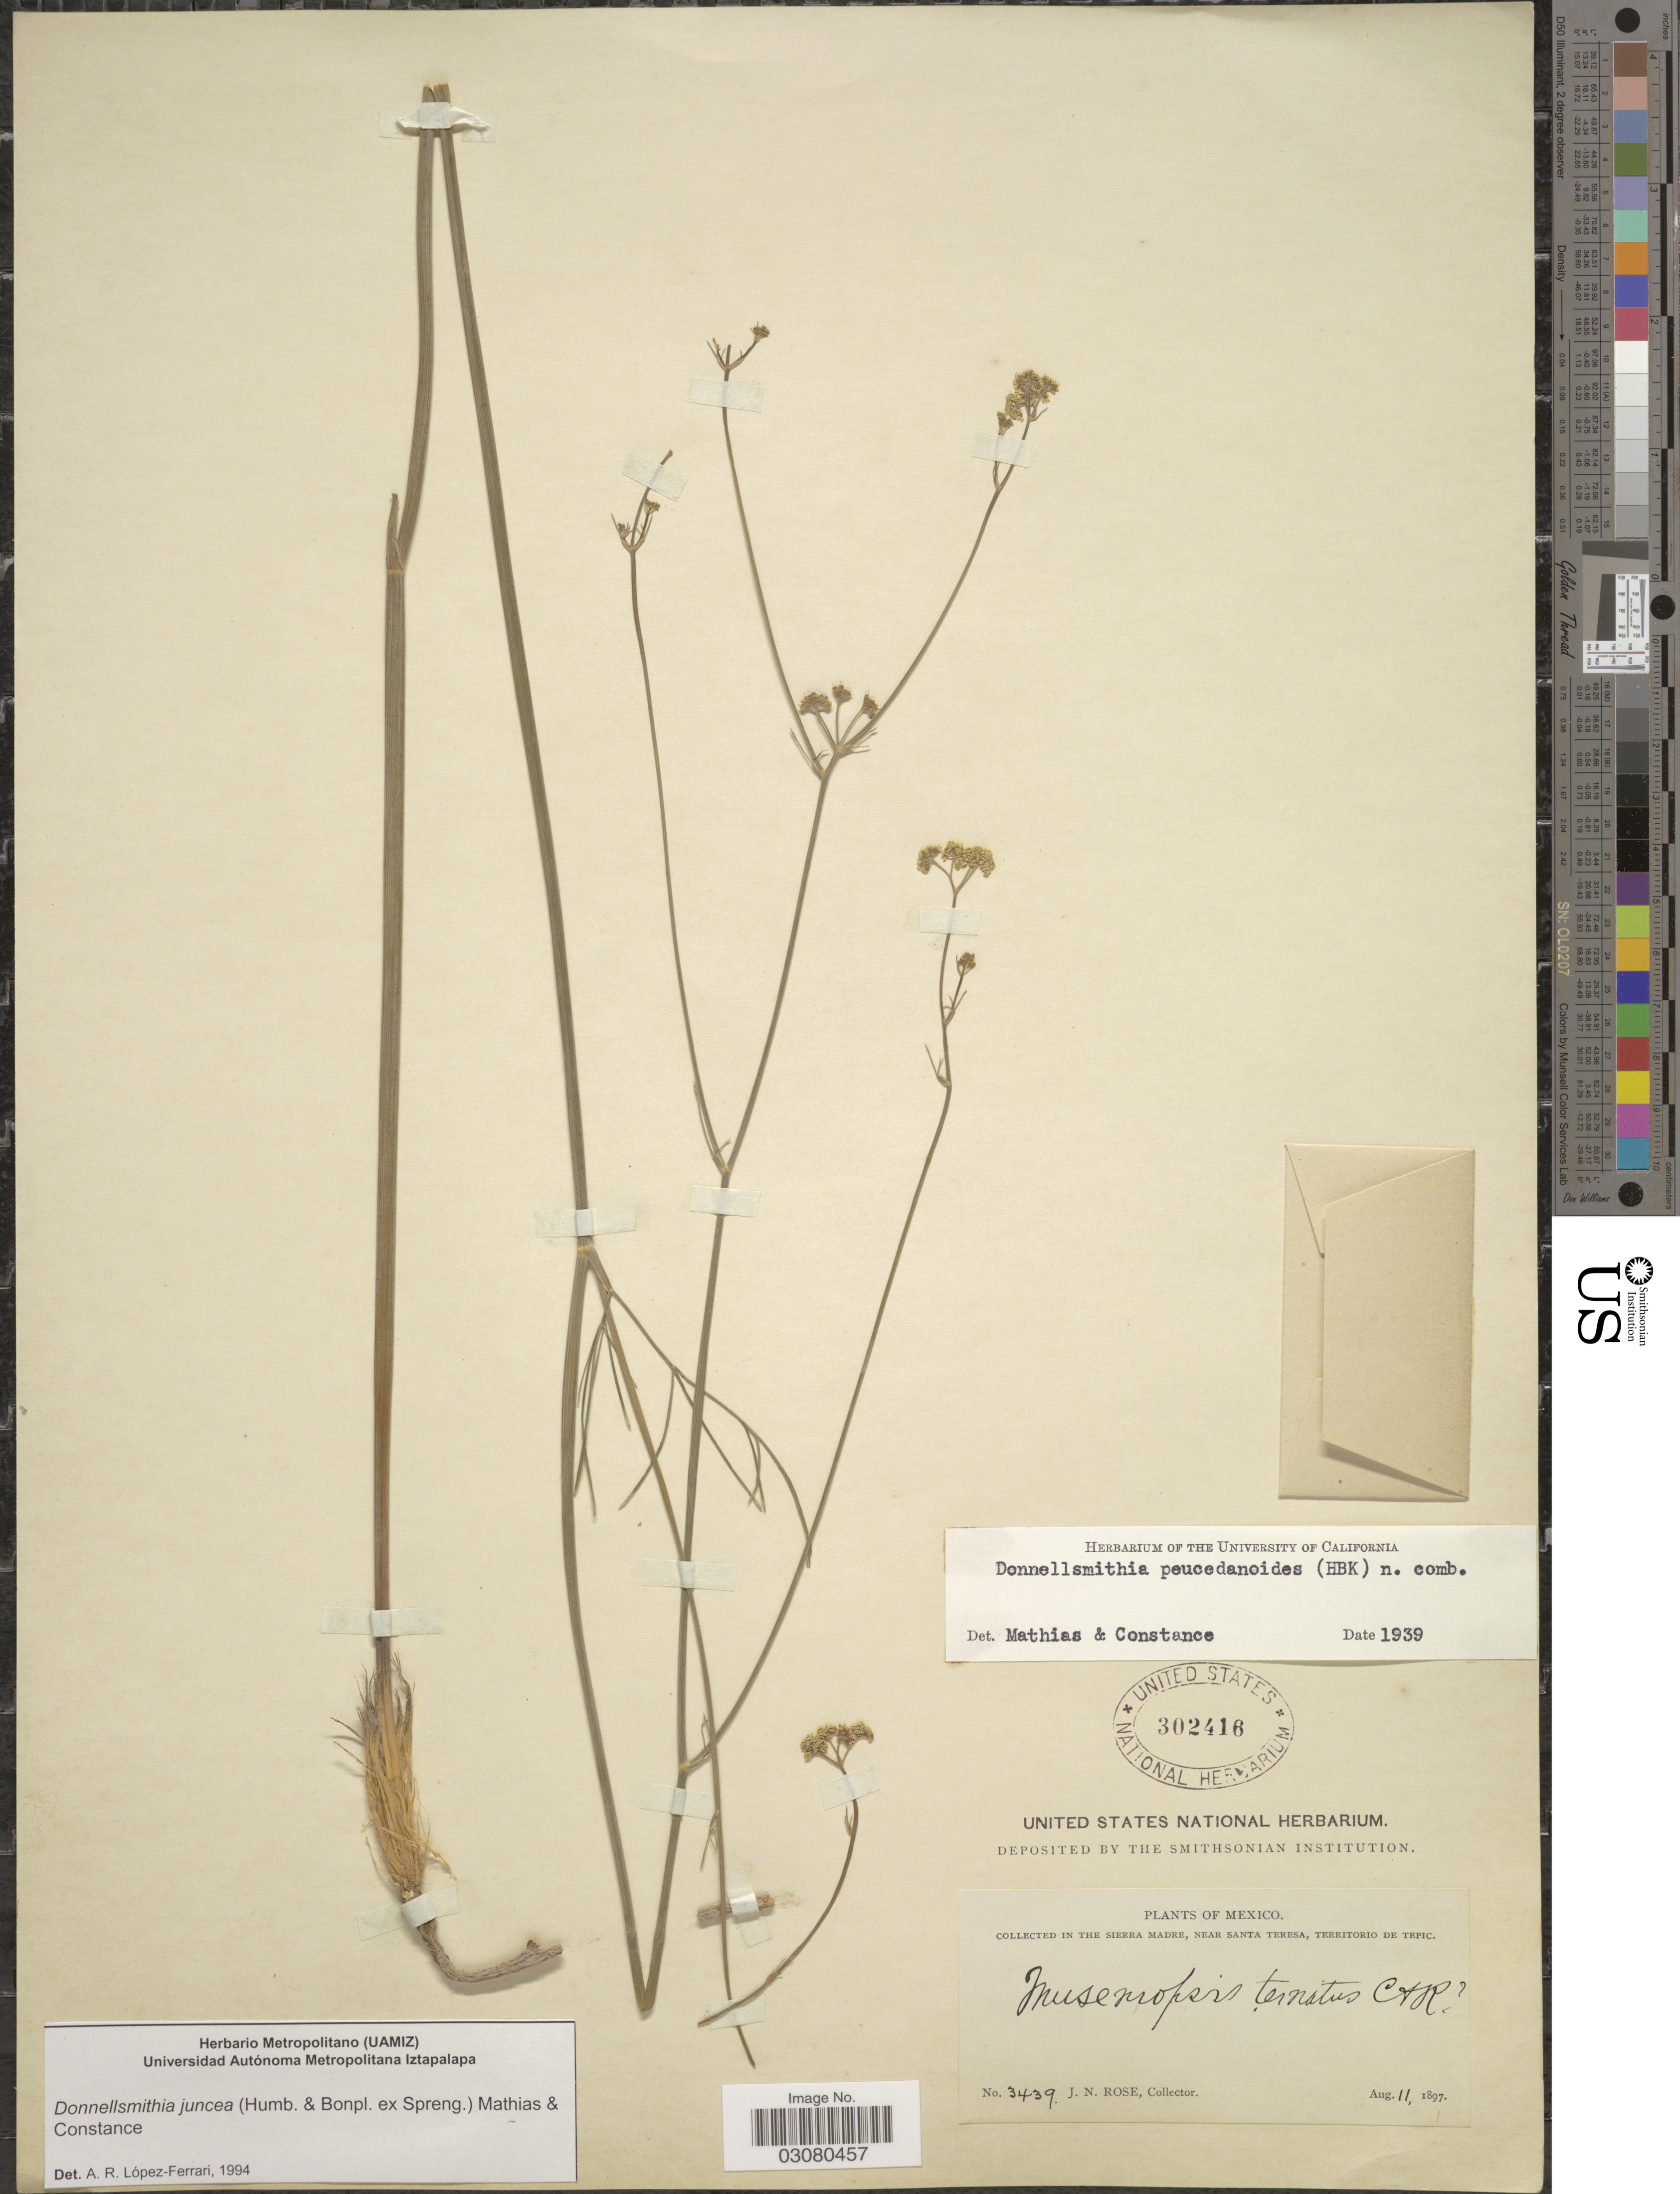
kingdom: Plantae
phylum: Tracheophyta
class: Magnoliopsida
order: Apiales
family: Apiaceae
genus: Donnellsmithia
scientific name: Donnellsmithia juncea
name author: (Humb. & Bonpl. ex Spreng.) Mathias & Constance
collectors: J. N. Rose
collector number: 3439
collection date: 1897-08-11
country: Mexico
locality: In the Sierra Madre, near Santa Teresa, Territorio de Tepic.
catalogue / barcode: US 302416